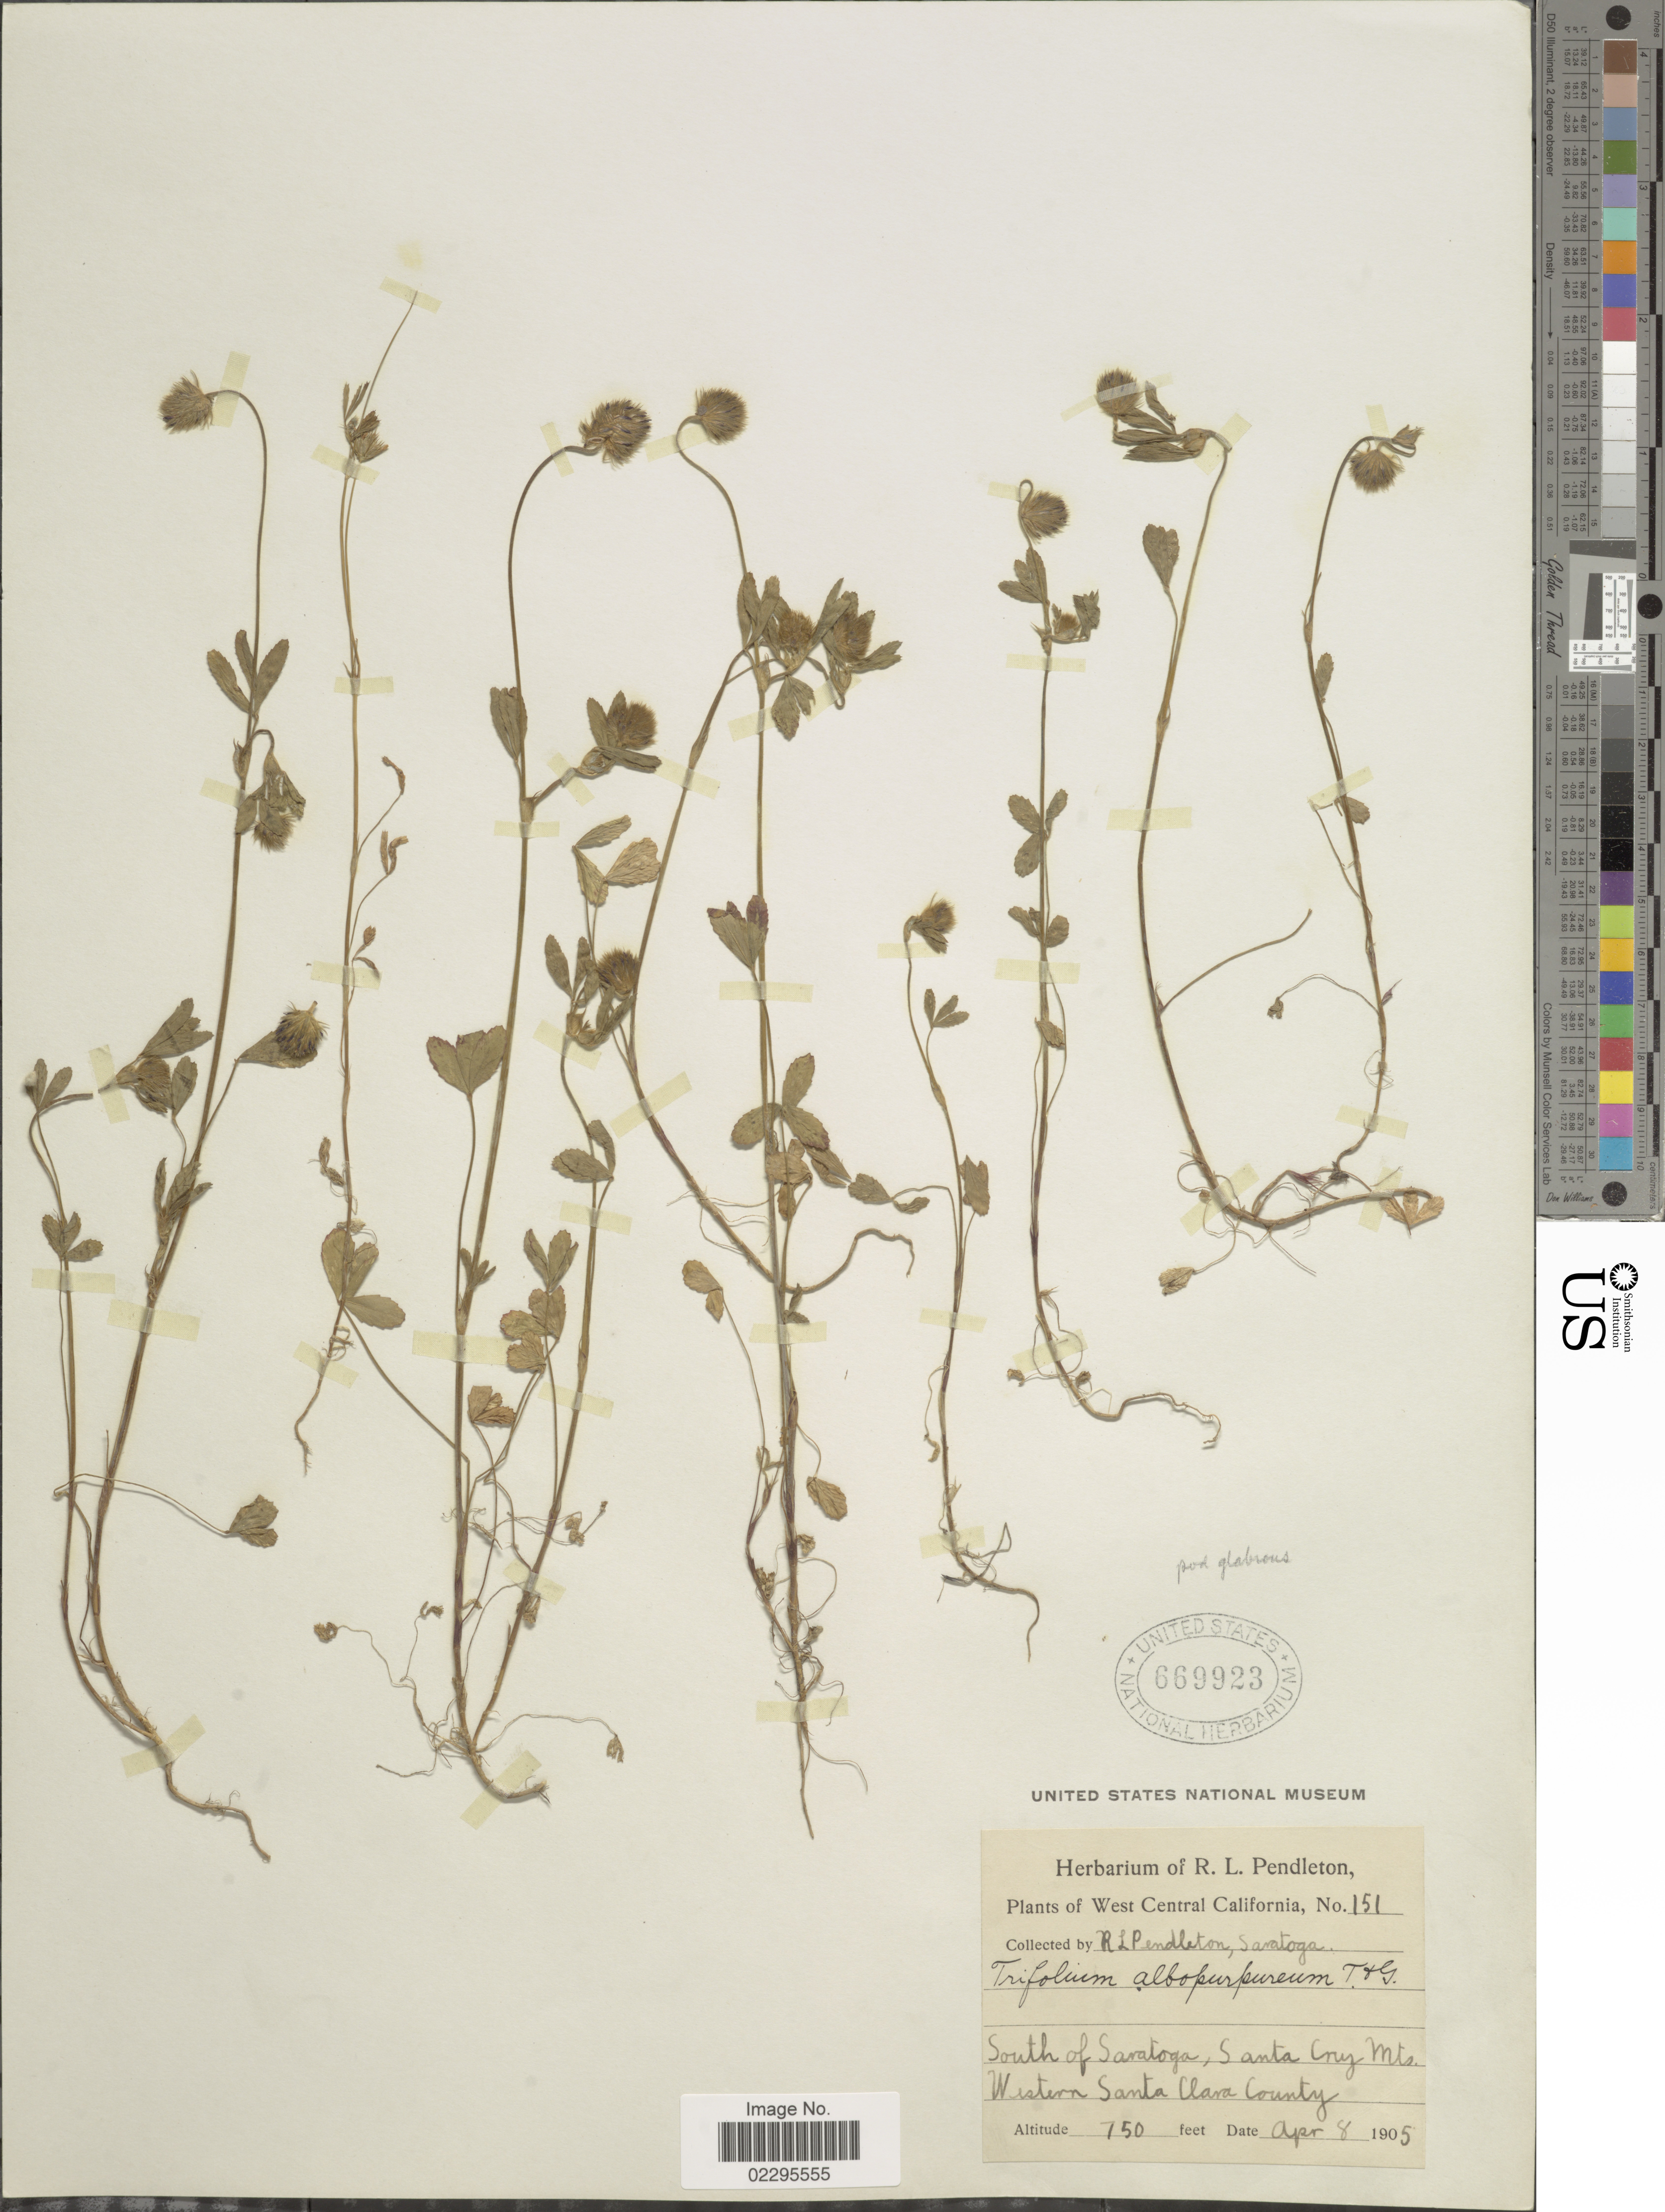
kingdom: Plantae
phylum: Tracheophyta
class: Magnoliopsida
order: Fabales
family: Fabaceae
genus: Trifolium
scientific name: Trifolium albopurpureum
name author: Torr. & A. Gray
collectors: R. Pendleton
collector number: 151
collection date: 1905-04-08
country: United States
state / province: California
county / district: Santa Clara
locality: West Central California. South of Saratoga, Santa Cruz Mts. Western Santa Clara County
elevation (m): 229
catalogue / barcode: US 669923